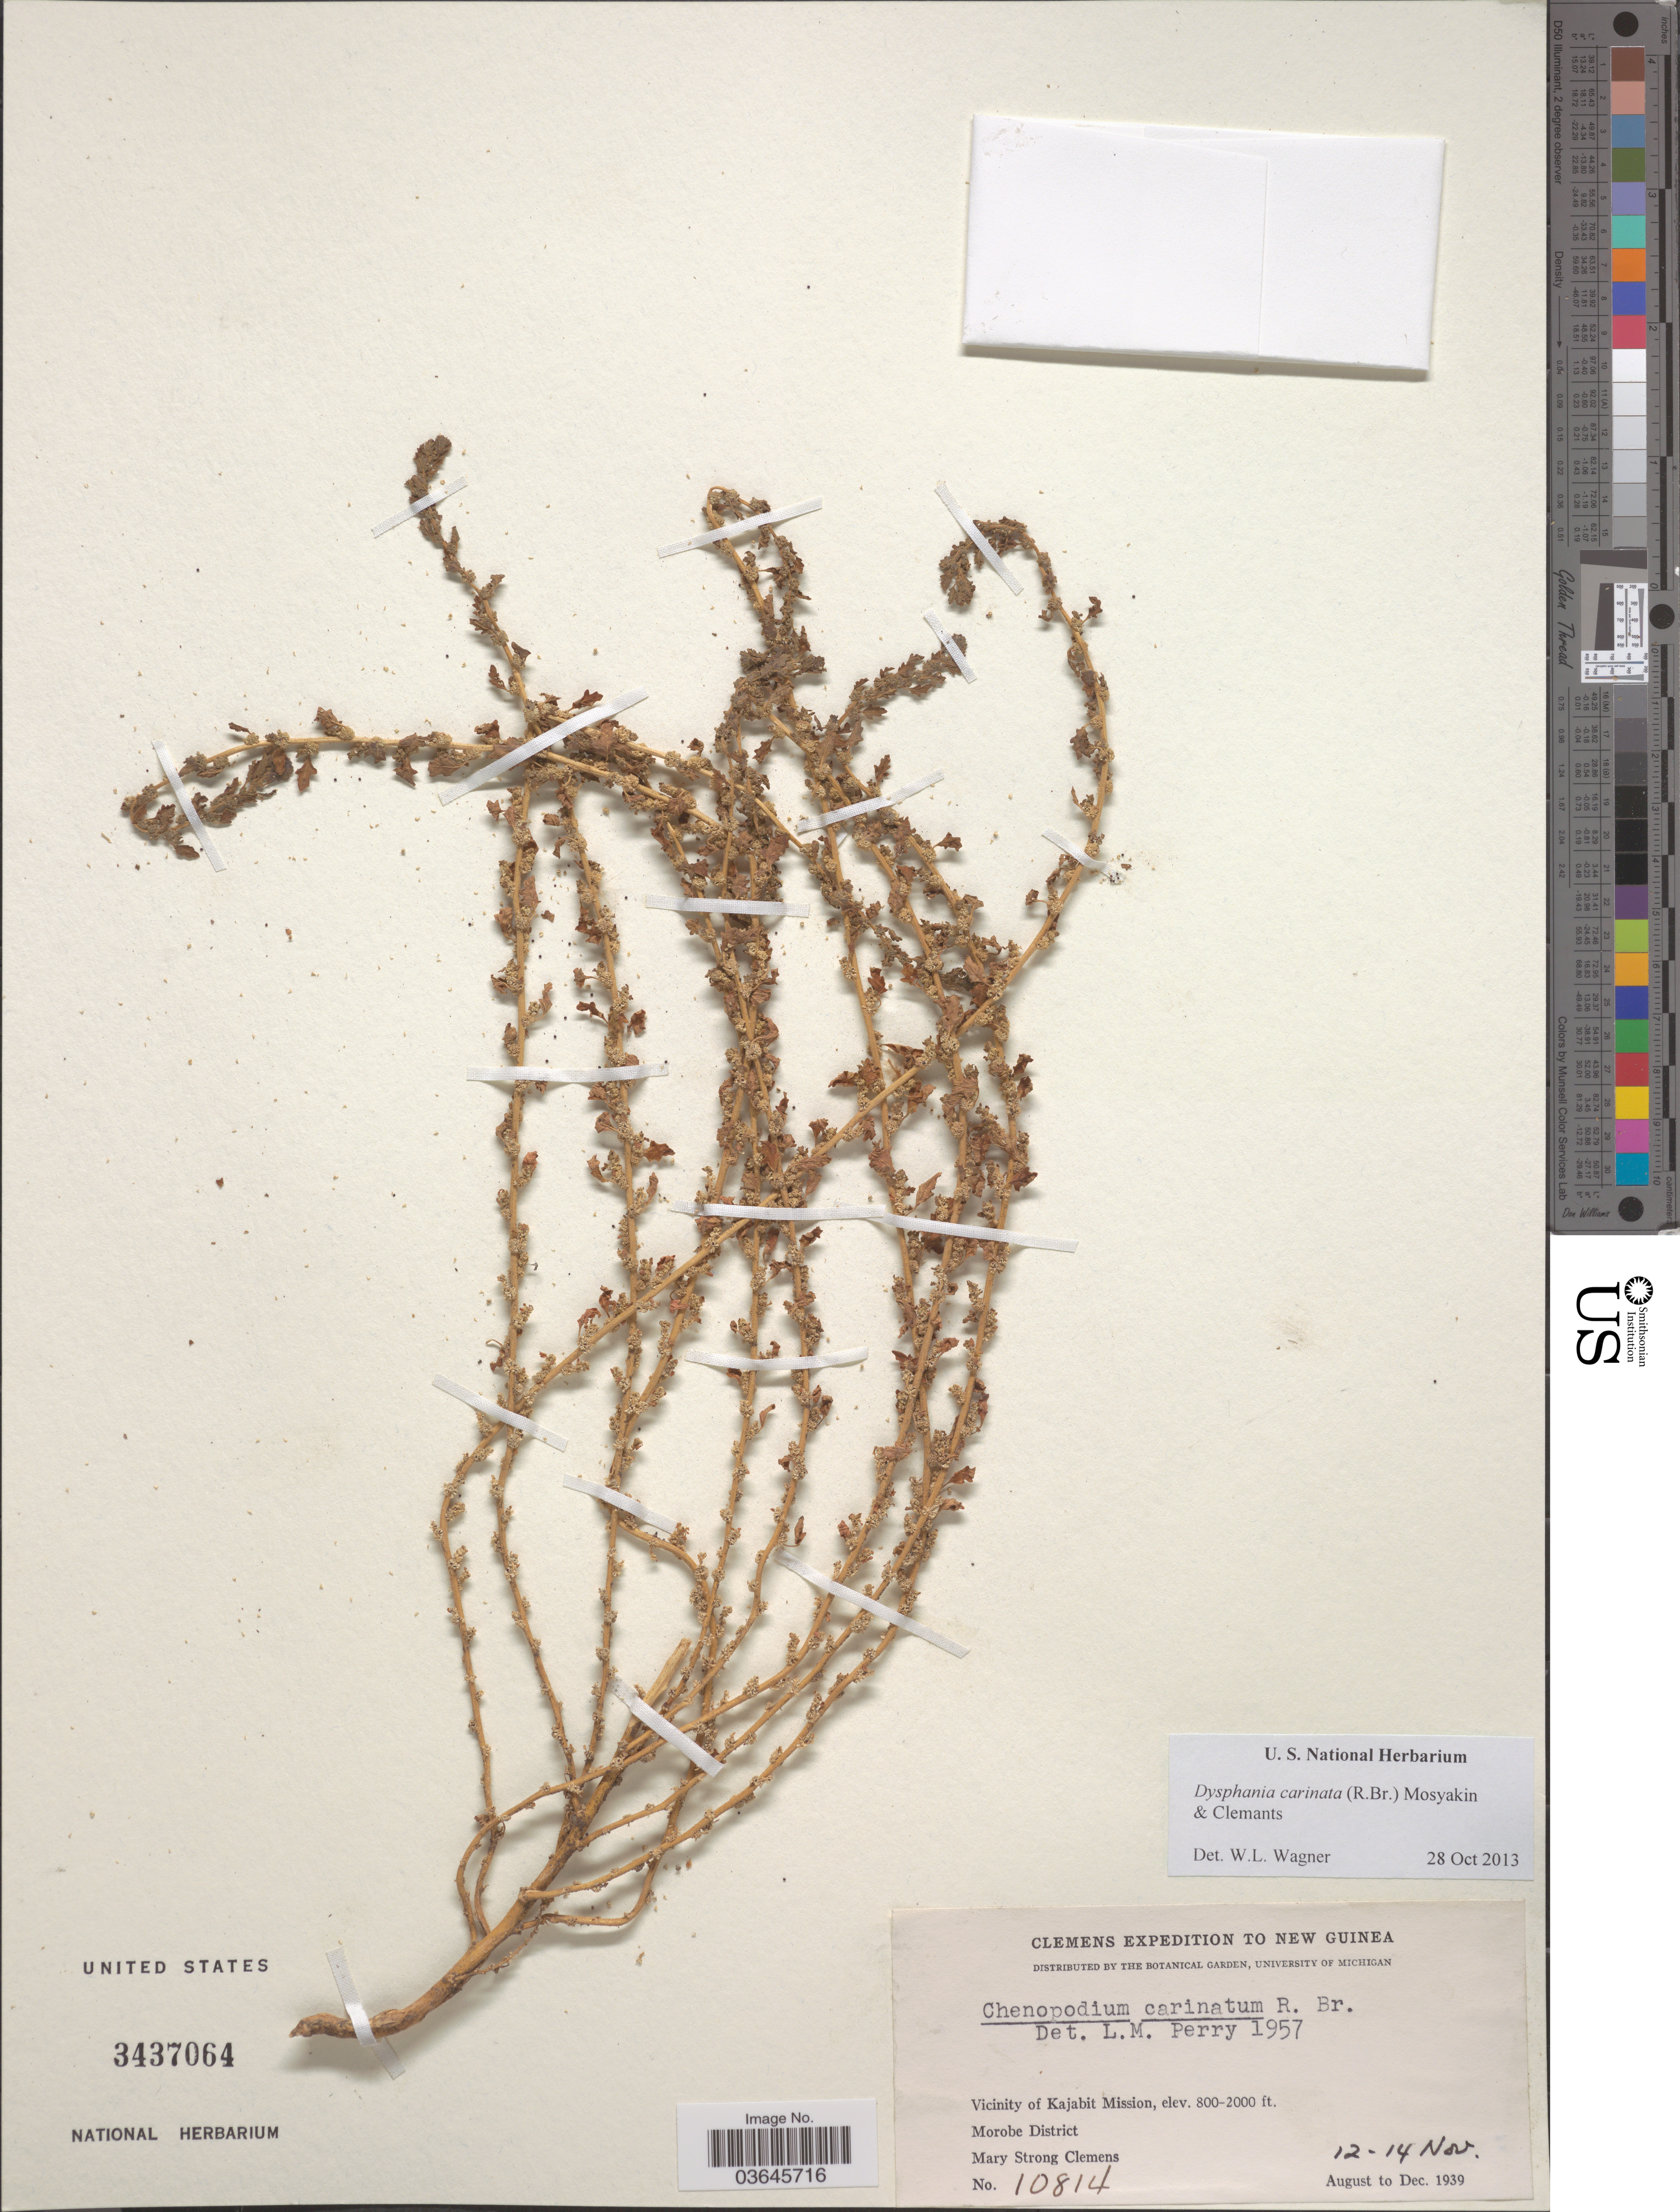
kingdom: Plantae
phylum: Tracheophyta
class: Magnoliopsida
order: Caryophyllales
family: Amaranthaceae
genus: Dysphania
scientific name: Dysphania carinata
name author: (R. Br.) Mosyakin & Clemants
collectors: M. S. Clemens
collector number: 10814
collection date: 1939-11-12/1939-11-14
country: Papua New Guinea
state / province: Morobe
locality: New Guinea. Vicinity of Kajabit Mission. Morobe District.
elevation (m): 244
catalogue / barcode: US 3437064